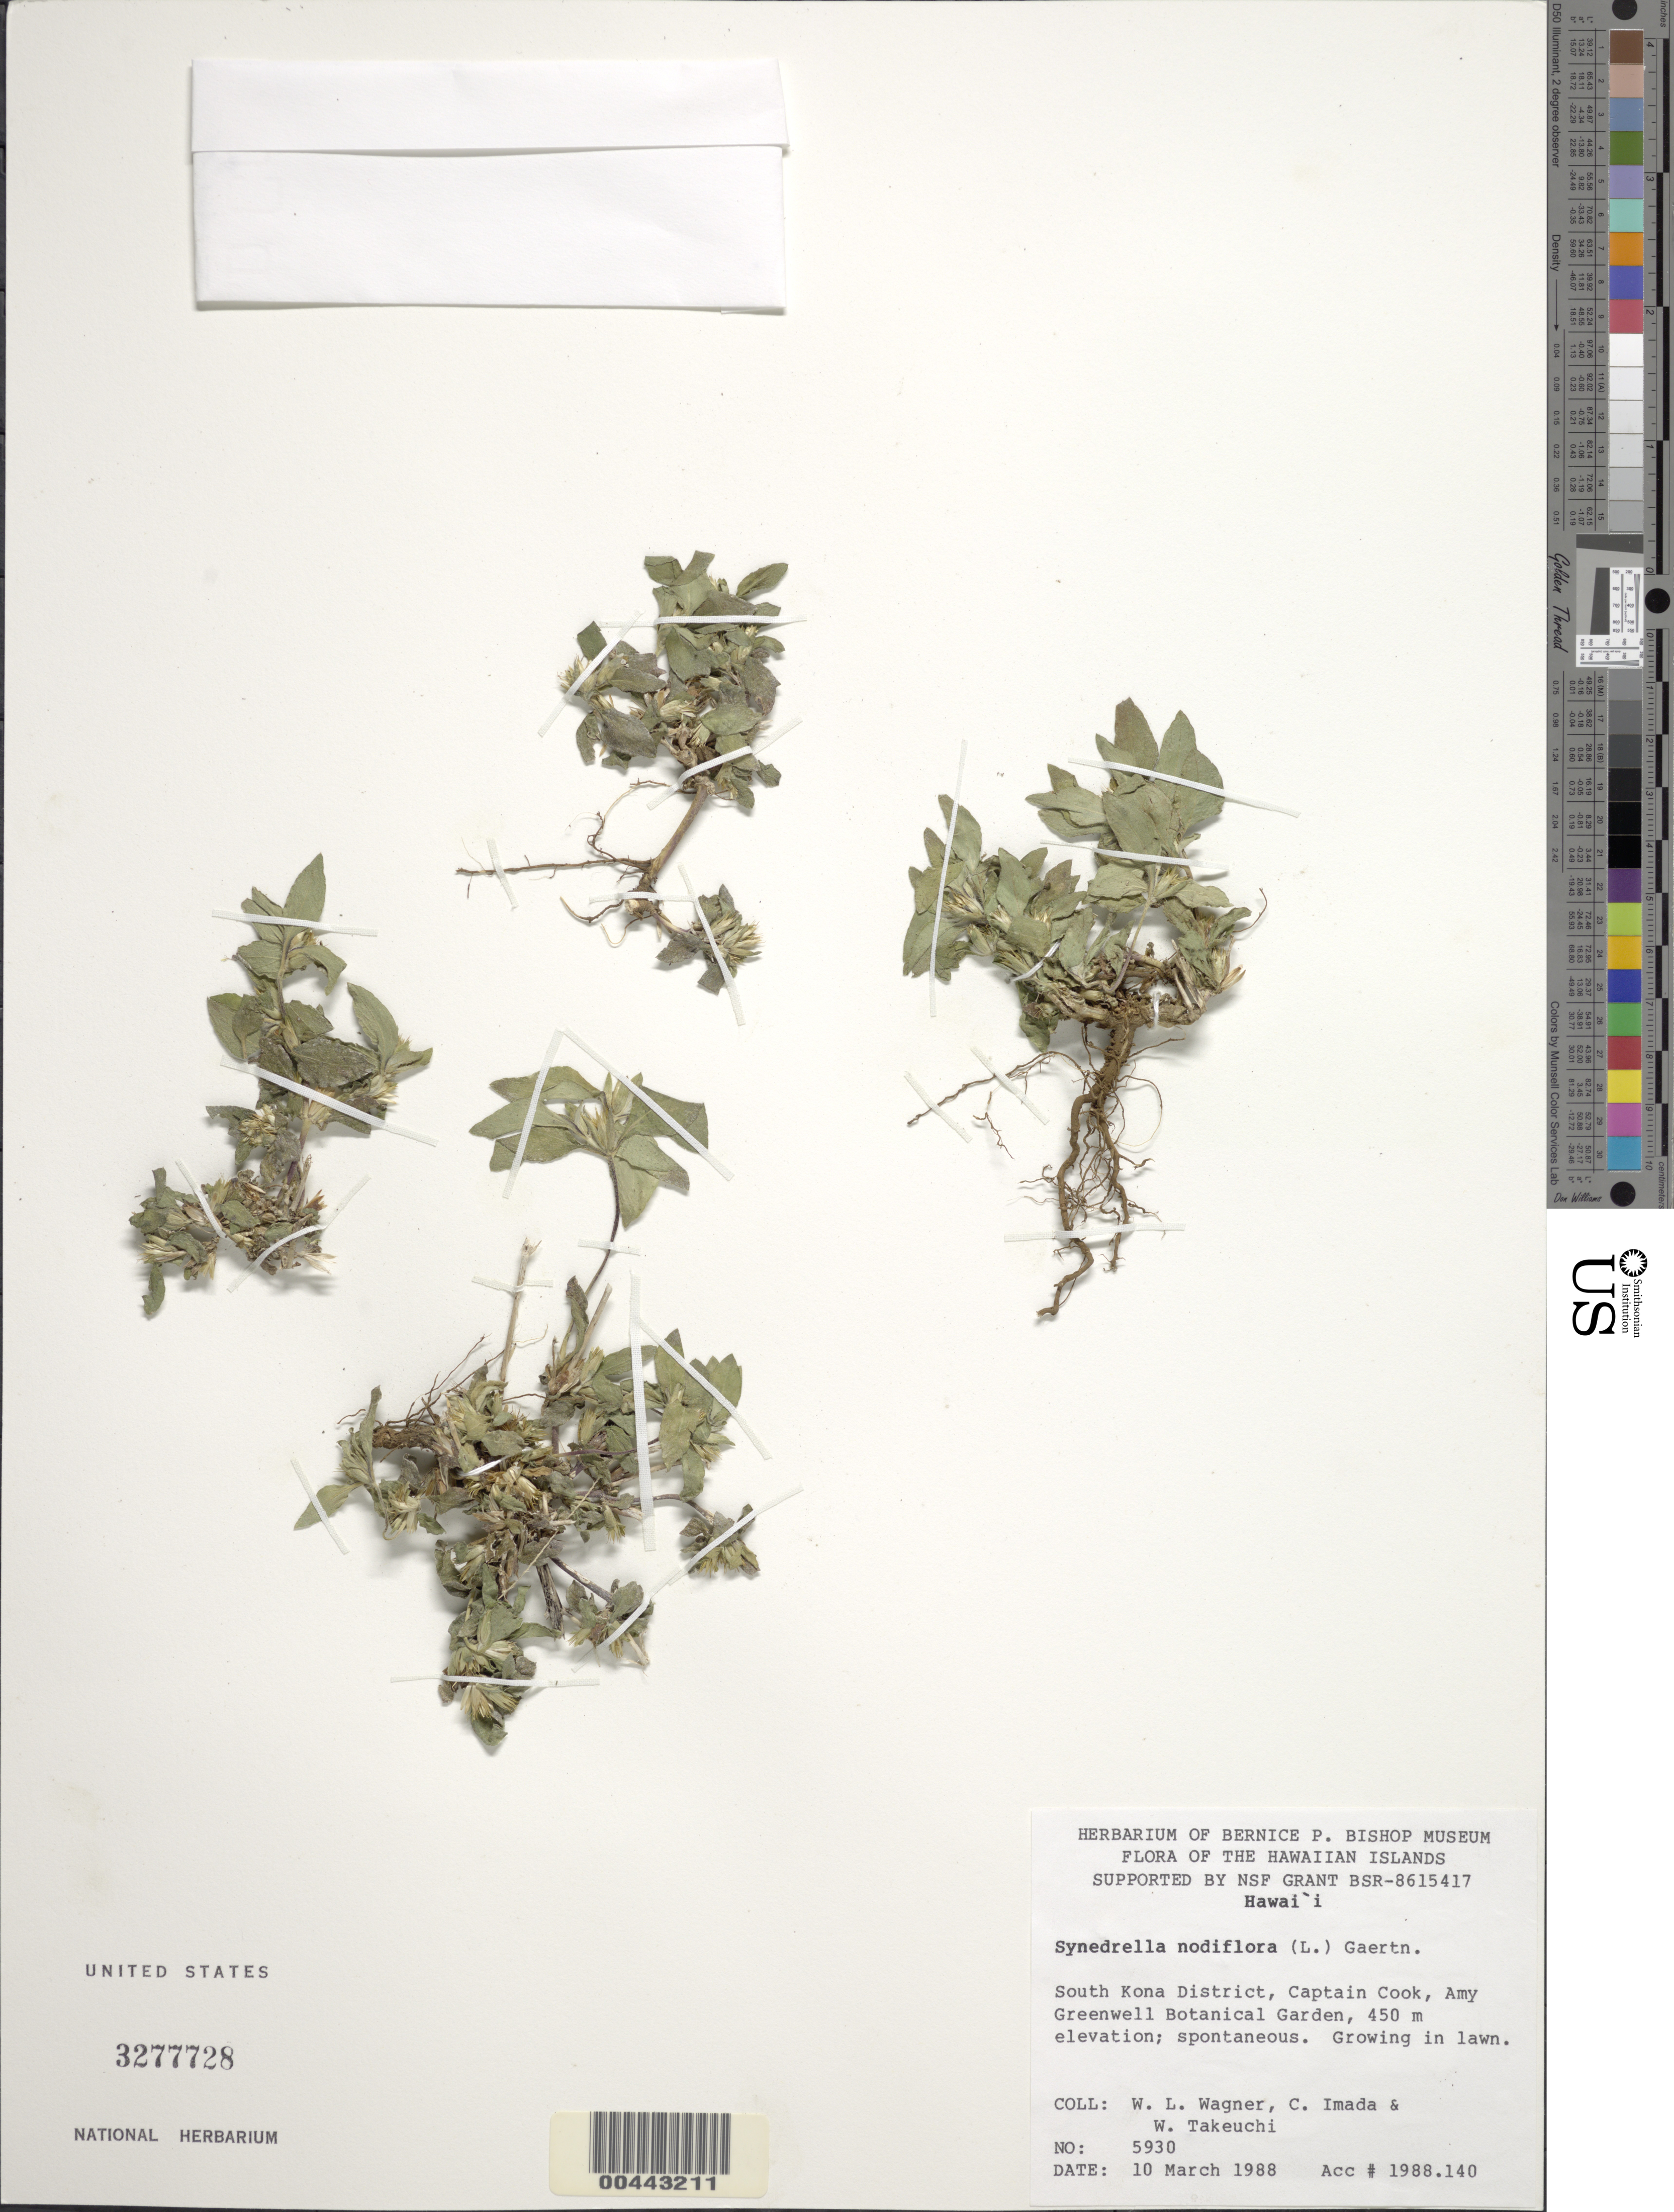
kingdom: Plantae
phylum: Tracheophyta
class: Magnoliopsida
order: Asterales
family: Asteraceae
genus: Synedrella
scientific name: Synedrella nodiflora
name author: (L.) Gaertn.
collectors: W. L. Wagner, C. Imada & W. N. Takeuchi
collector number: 5930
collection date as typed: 10 Mar 1988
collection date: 1988-03-10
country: United States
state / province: Hawaii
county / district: Hawaii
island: Hawaii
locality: South Kona District, Captain Cook, Amy Greenwell Botanical Garden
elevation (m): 450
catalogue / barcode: US 3277728